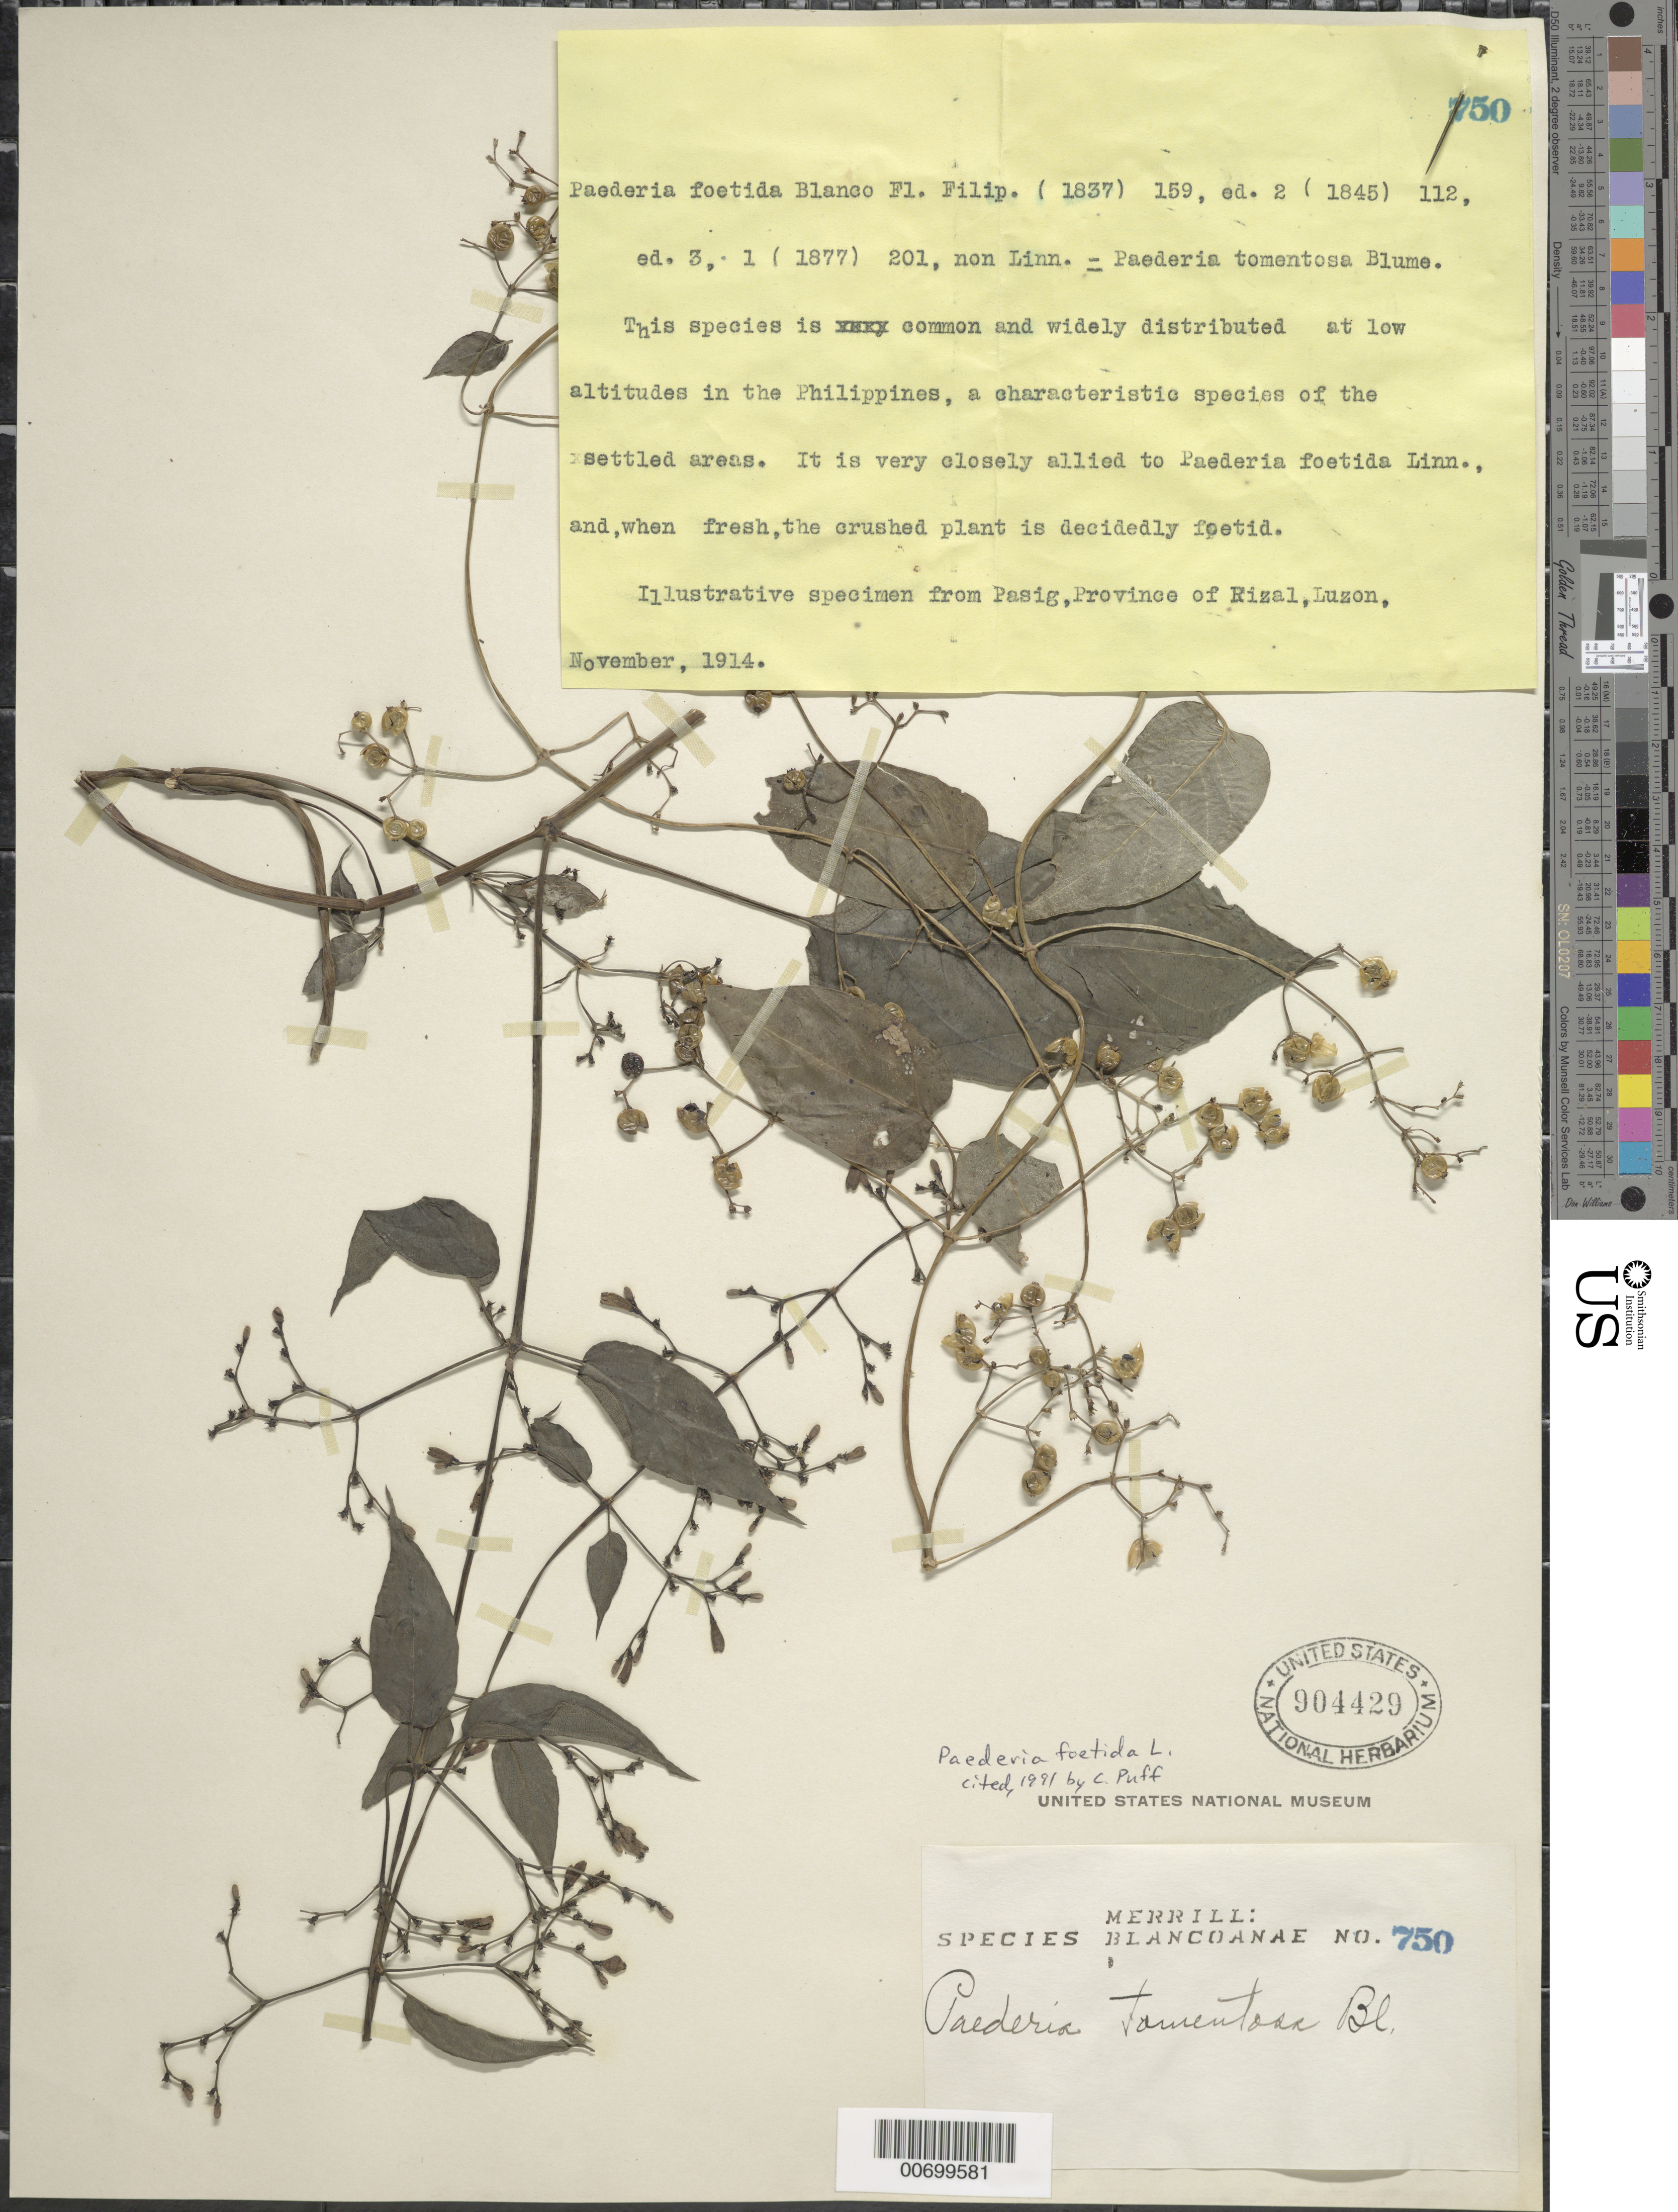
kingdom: Plantae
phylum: Tracheophyta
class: Magnoliopsida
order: Gentianales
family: Rubiaceae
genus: Paederia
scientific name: Paederia foetida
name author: L.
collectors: E. D. Merrill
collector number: Sp. Blancoan. 0750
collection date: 1914-11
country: Philippines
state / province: National Capital Region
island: Luzon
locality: Pasay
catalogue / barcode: US 904429